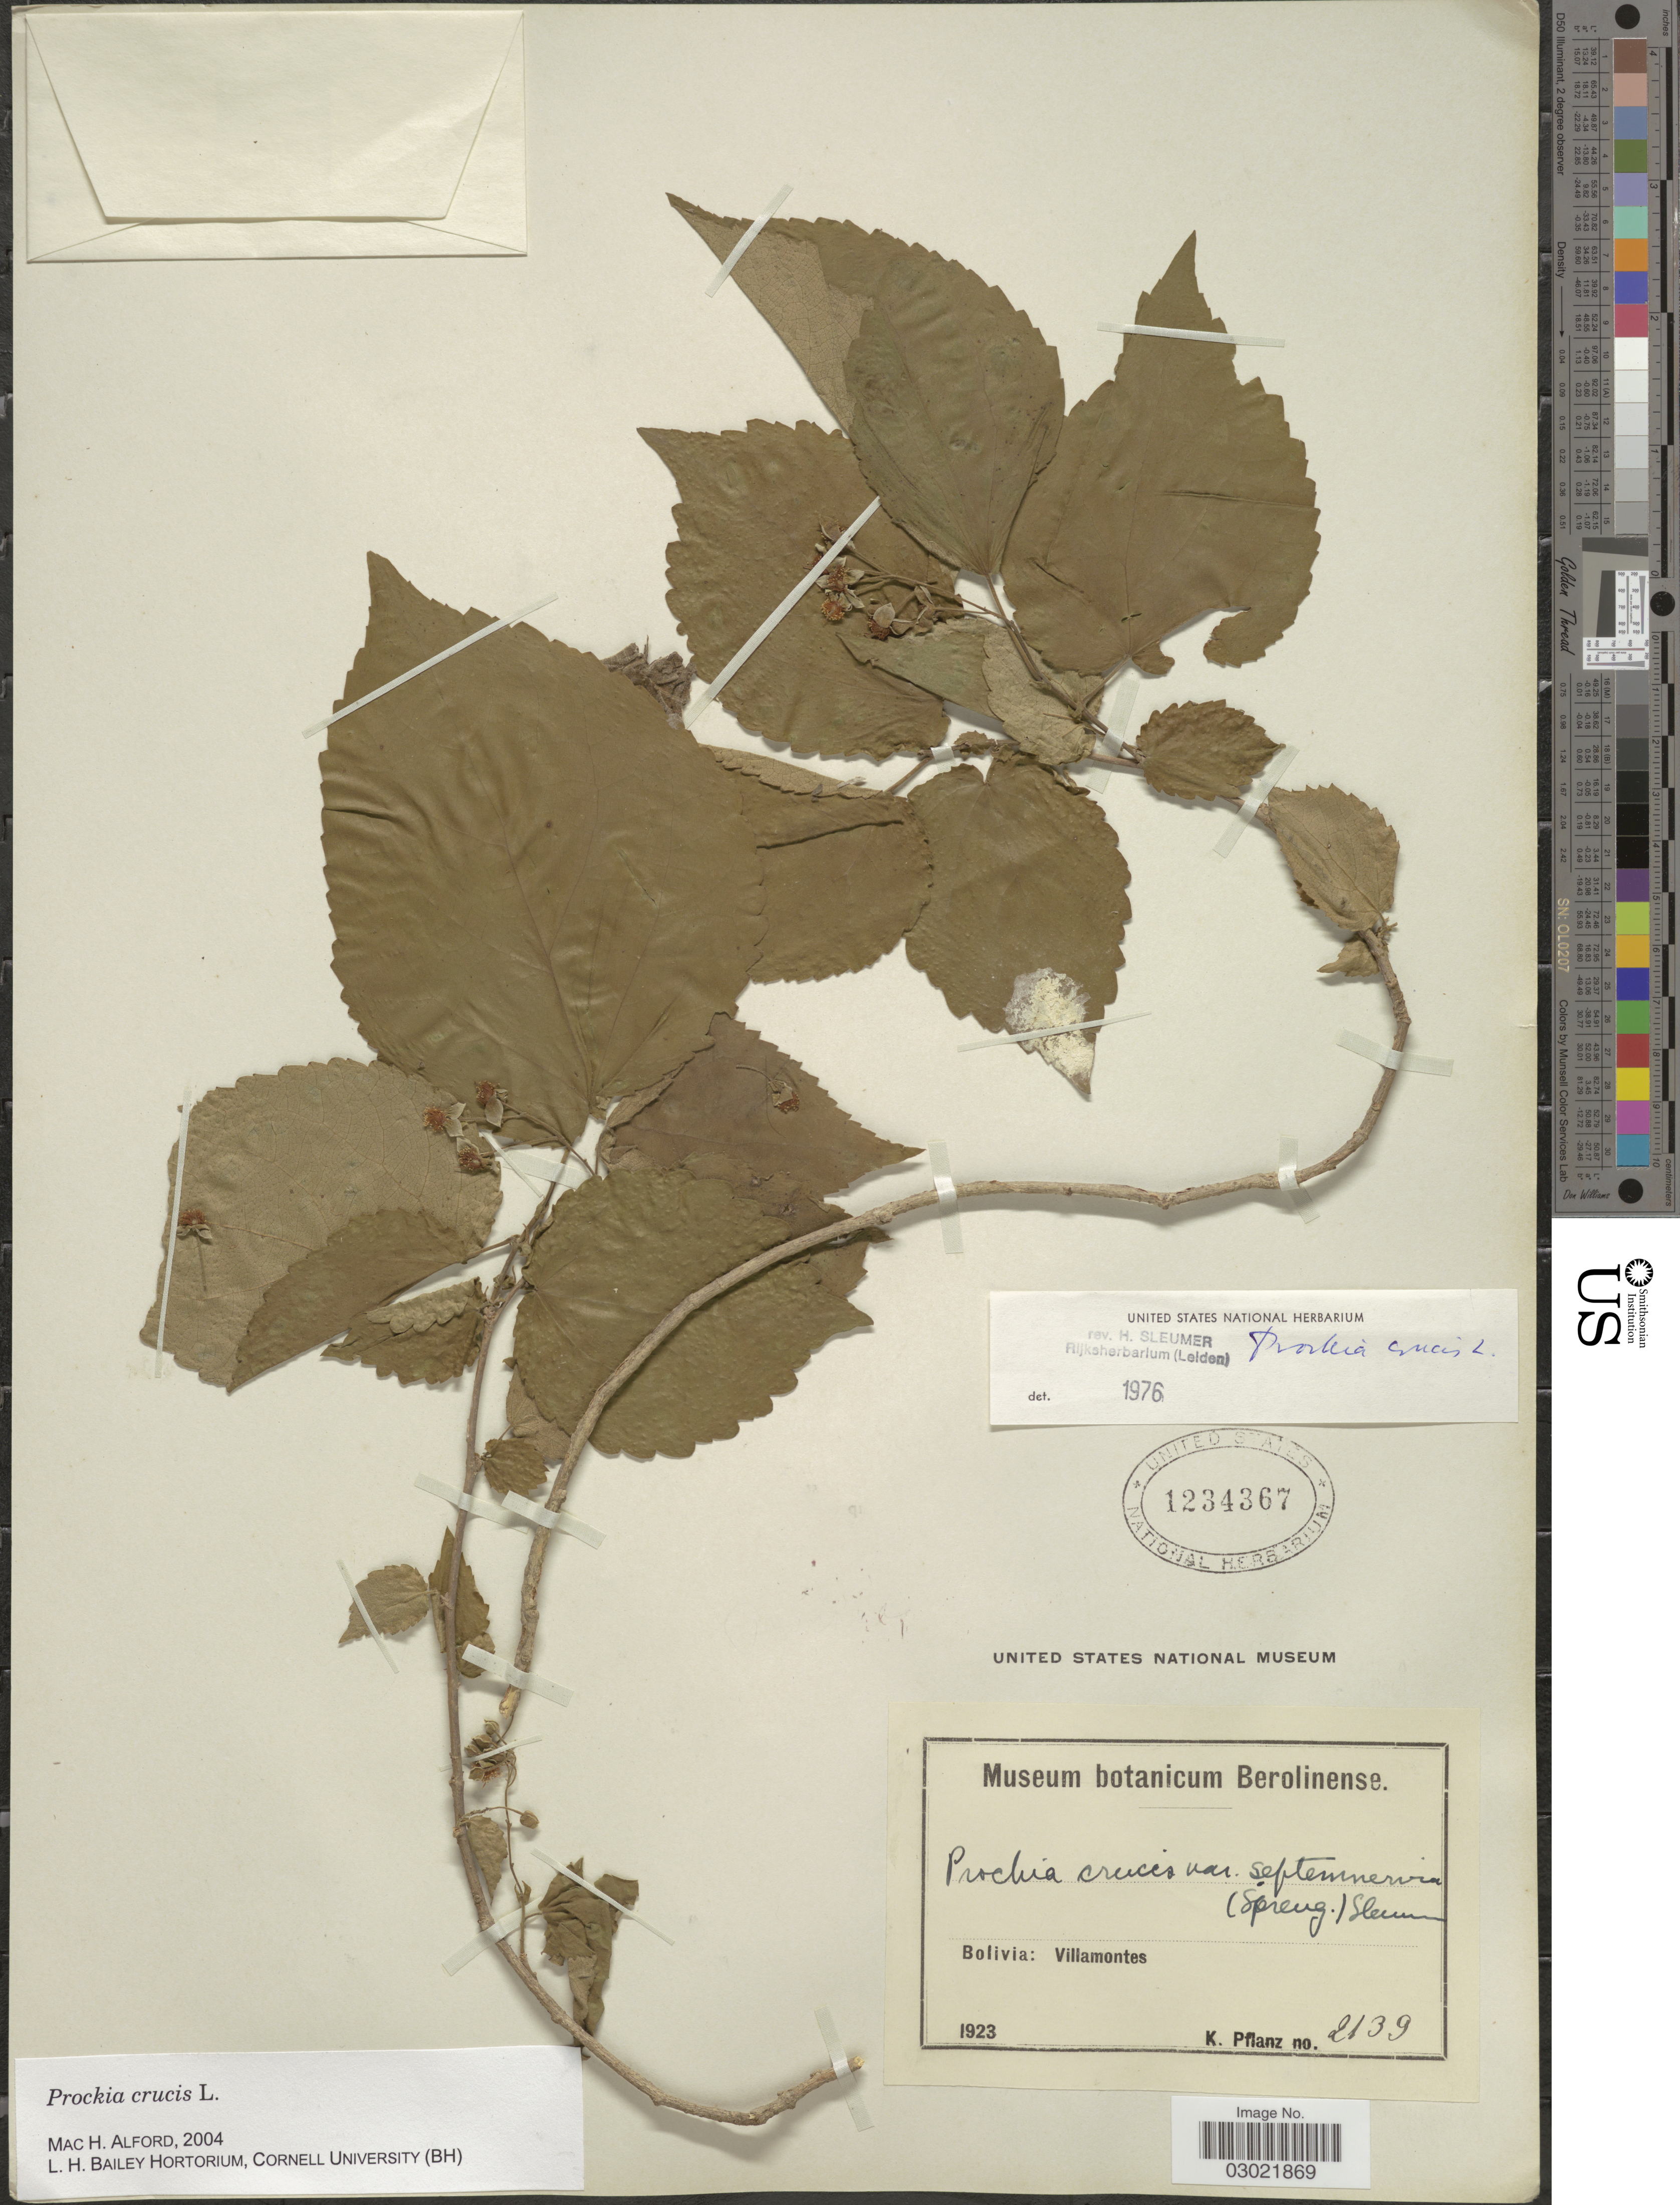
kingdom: Plantae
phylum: Tracheophyta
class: Magnoliopsida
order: Malpighiales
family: Salicaceae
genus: Prockia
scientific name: Prockia crucis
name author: P. Browne ex L.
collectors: K. Pflanz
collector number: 2139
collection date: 1923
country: Bolivia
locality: Villamontes.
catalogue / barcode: US 1234367